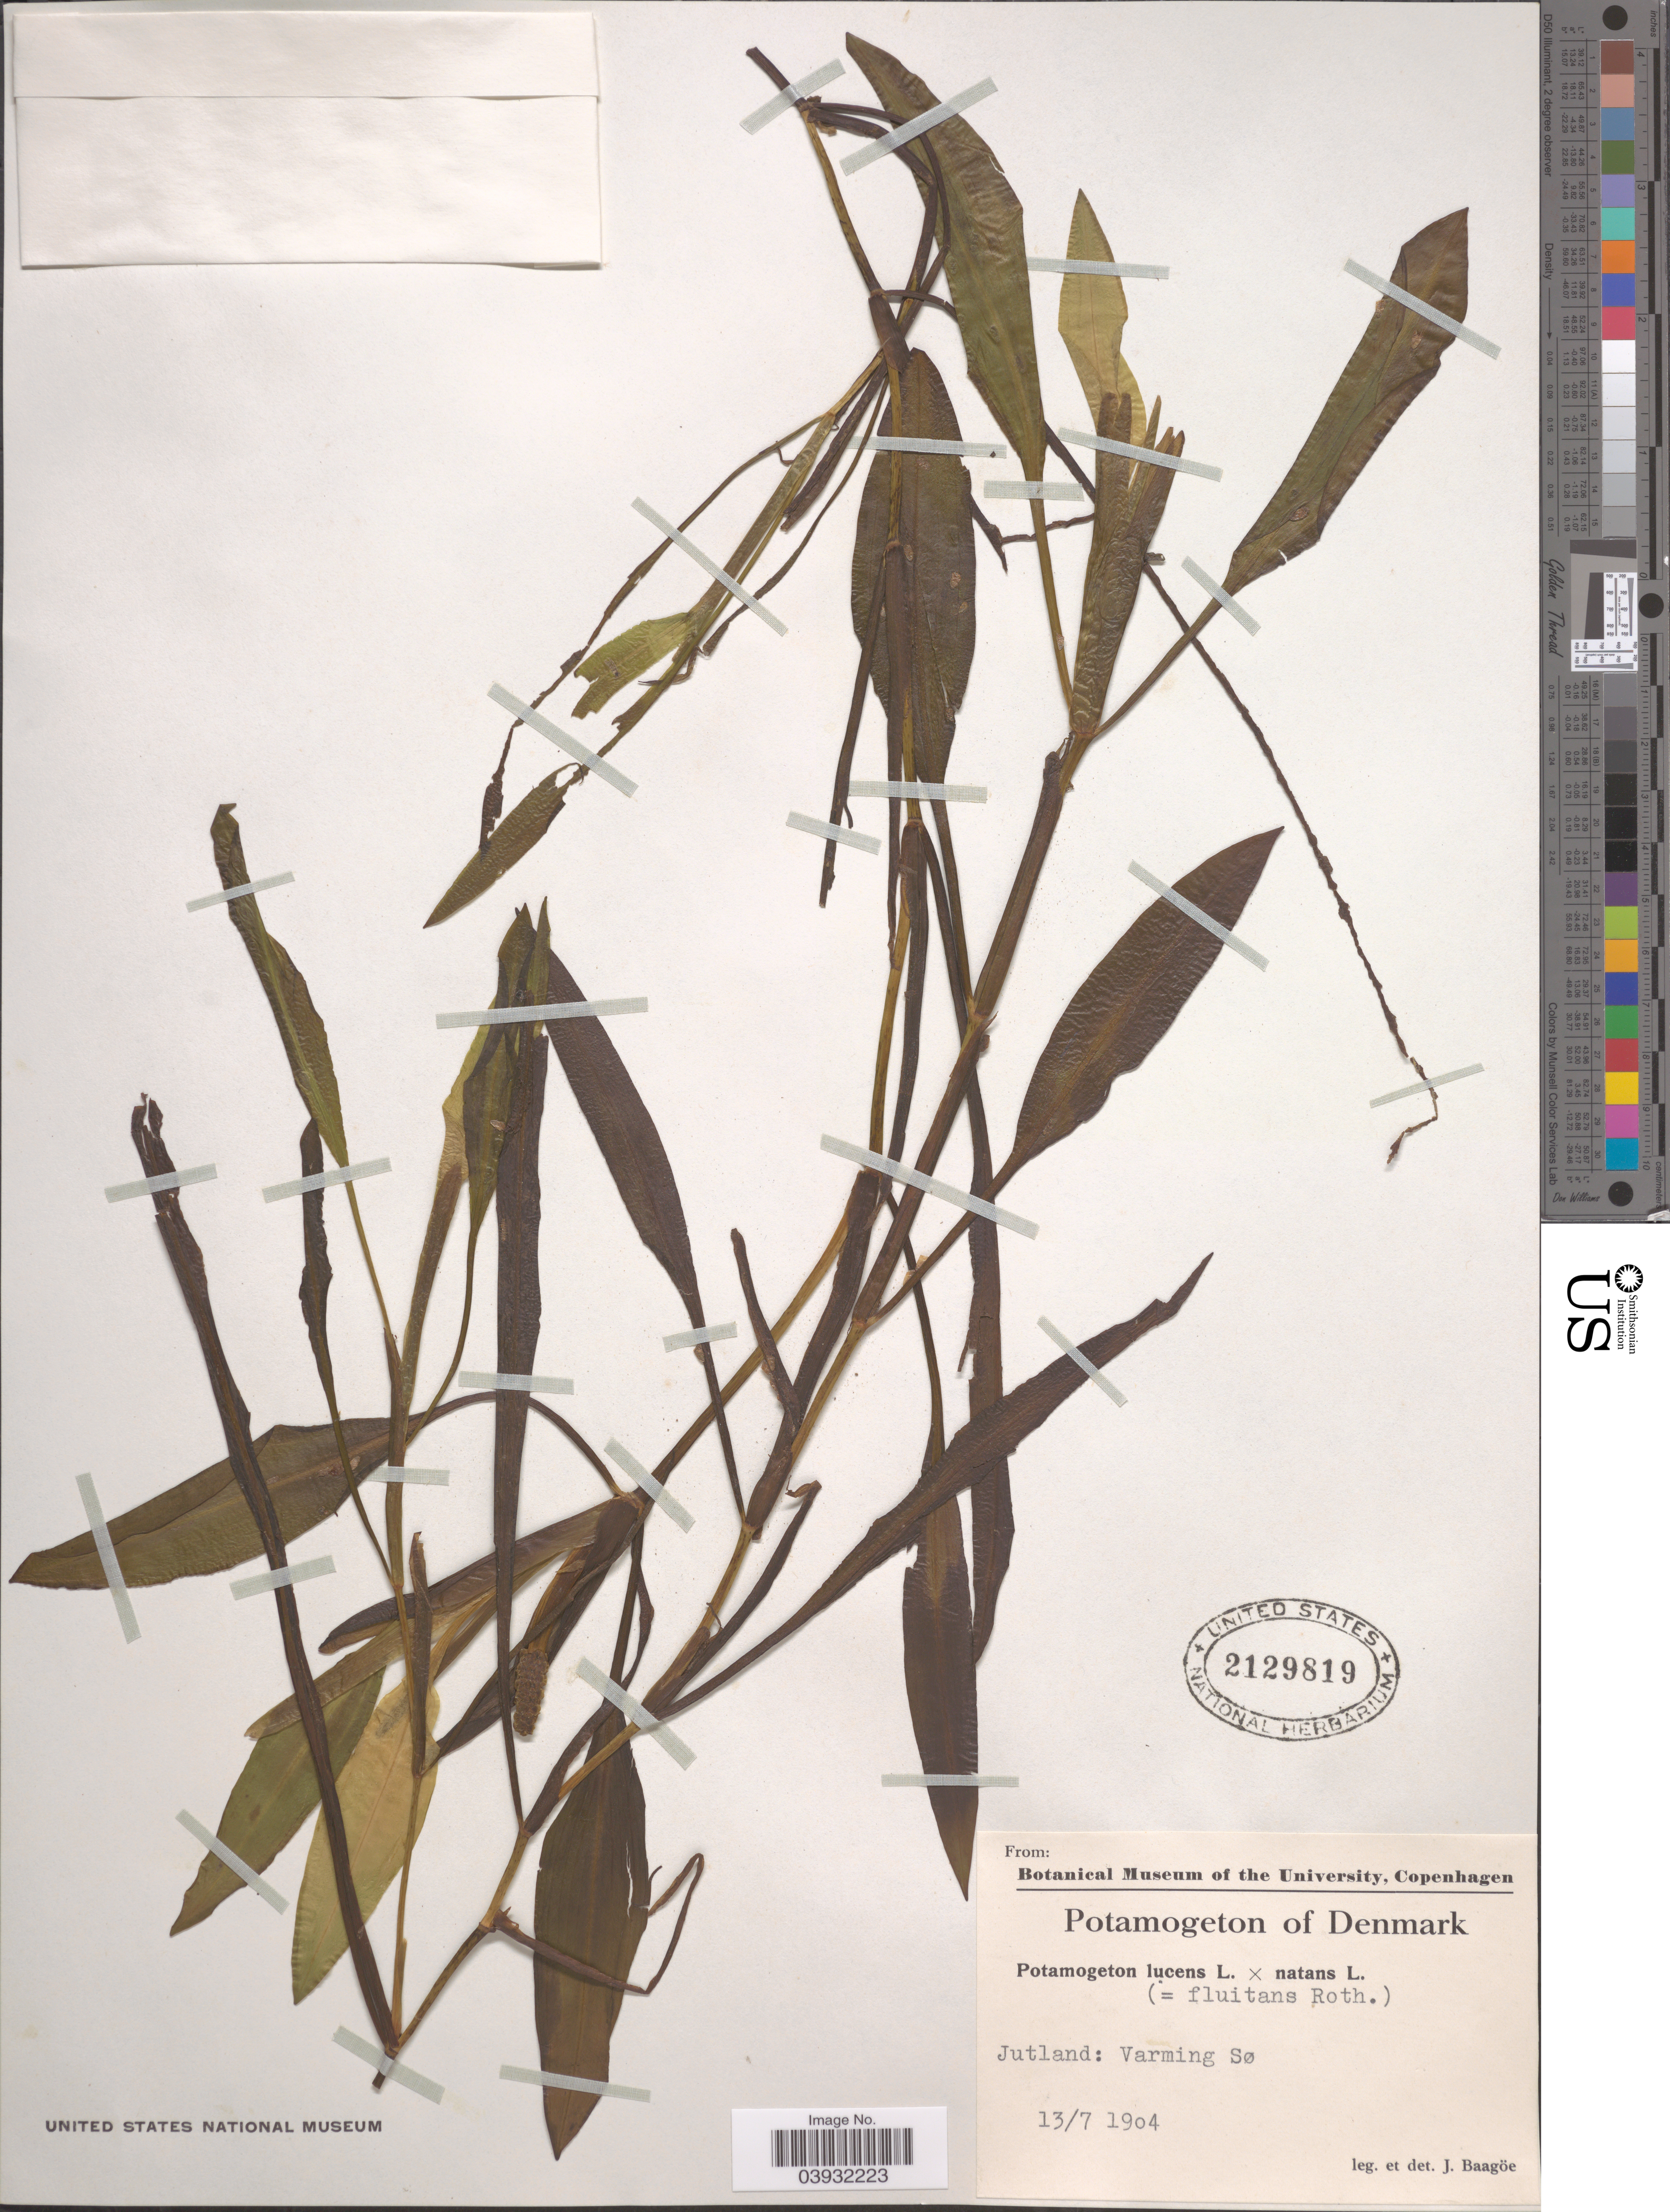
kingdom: Plantae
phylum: Tracheophyta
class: Liliopsida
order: Alismatales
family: Potamogetonaceae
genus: Potamogeton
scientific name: Potamogeton lucens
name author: L.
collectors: J. Baagoe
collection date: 1904-07-13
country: Denmark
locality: Jutland: Varming Sø.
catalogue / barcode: US 2129819